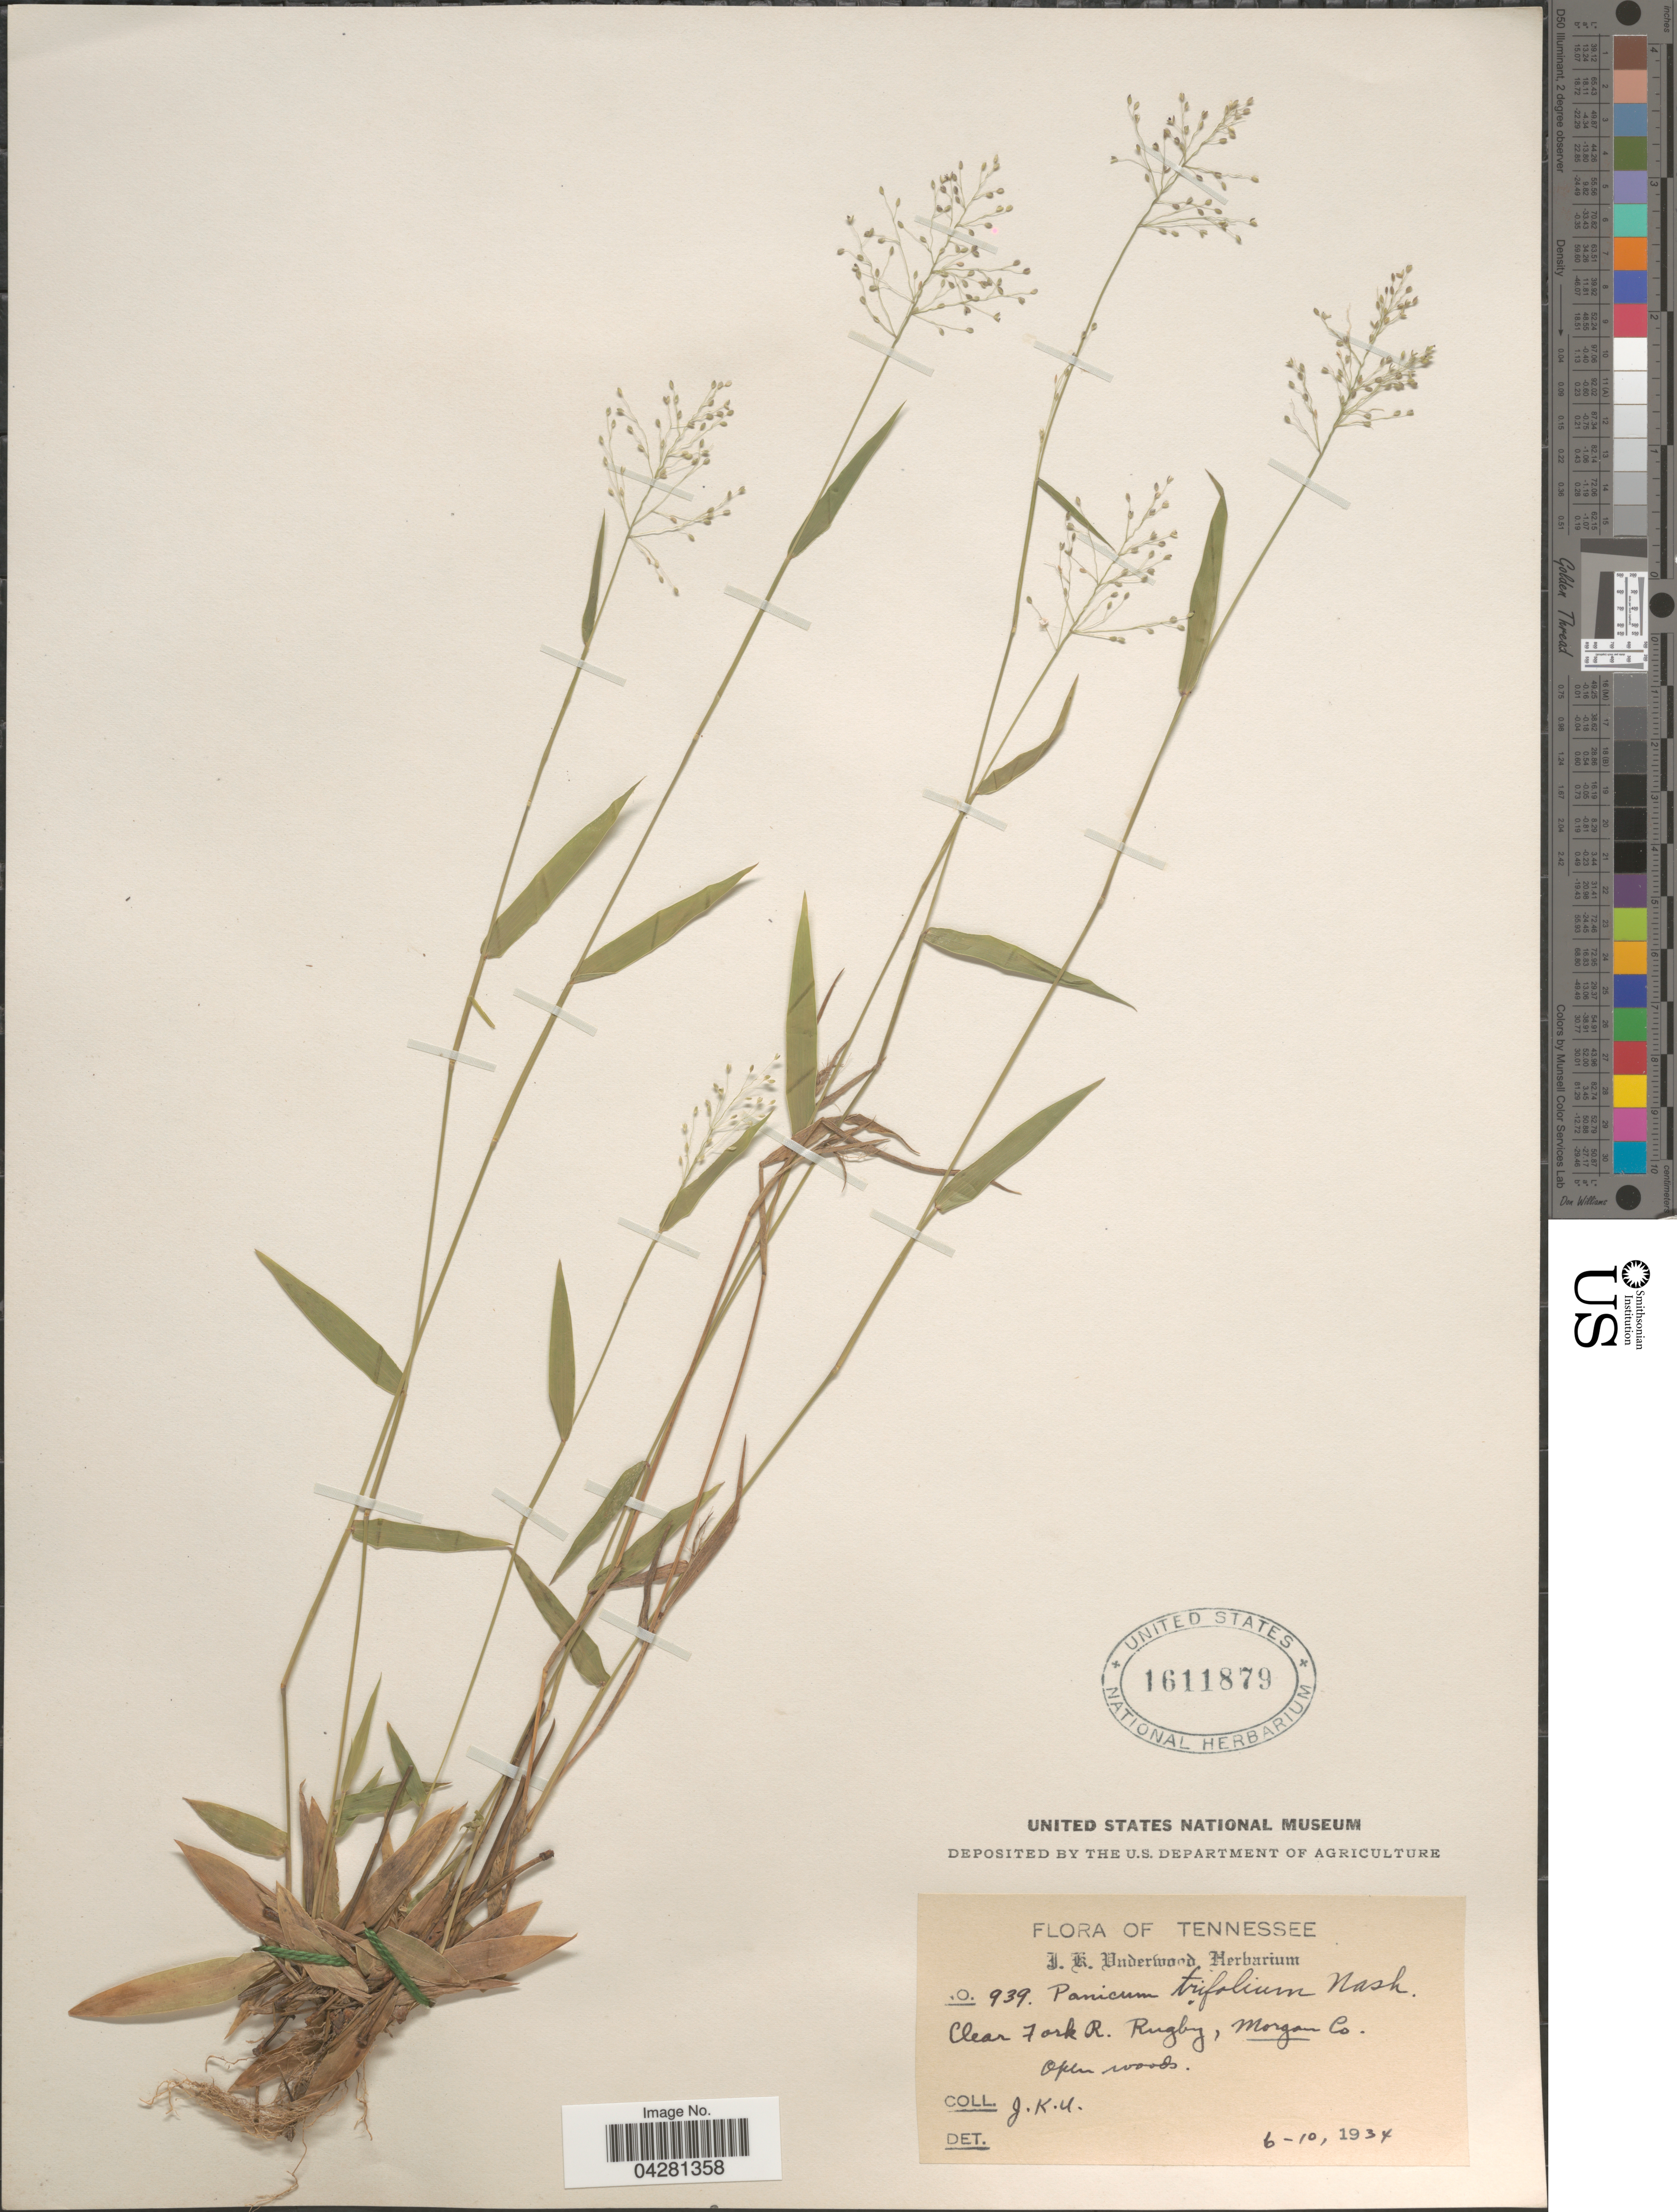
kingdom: Plantae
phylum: Tracheophyta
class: Liliopsida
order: Poales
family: Poaceae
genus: Dichanthelium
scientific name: Dichanthelium dichotomum var. unciphyllum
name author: (Trin.) Davidse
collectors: J. K. Underwood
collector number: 939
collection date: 1934-06-10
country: United States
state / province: Tennessee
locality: Clear Fork R. Rugby, Morgan Co.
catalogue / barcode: US 1611879